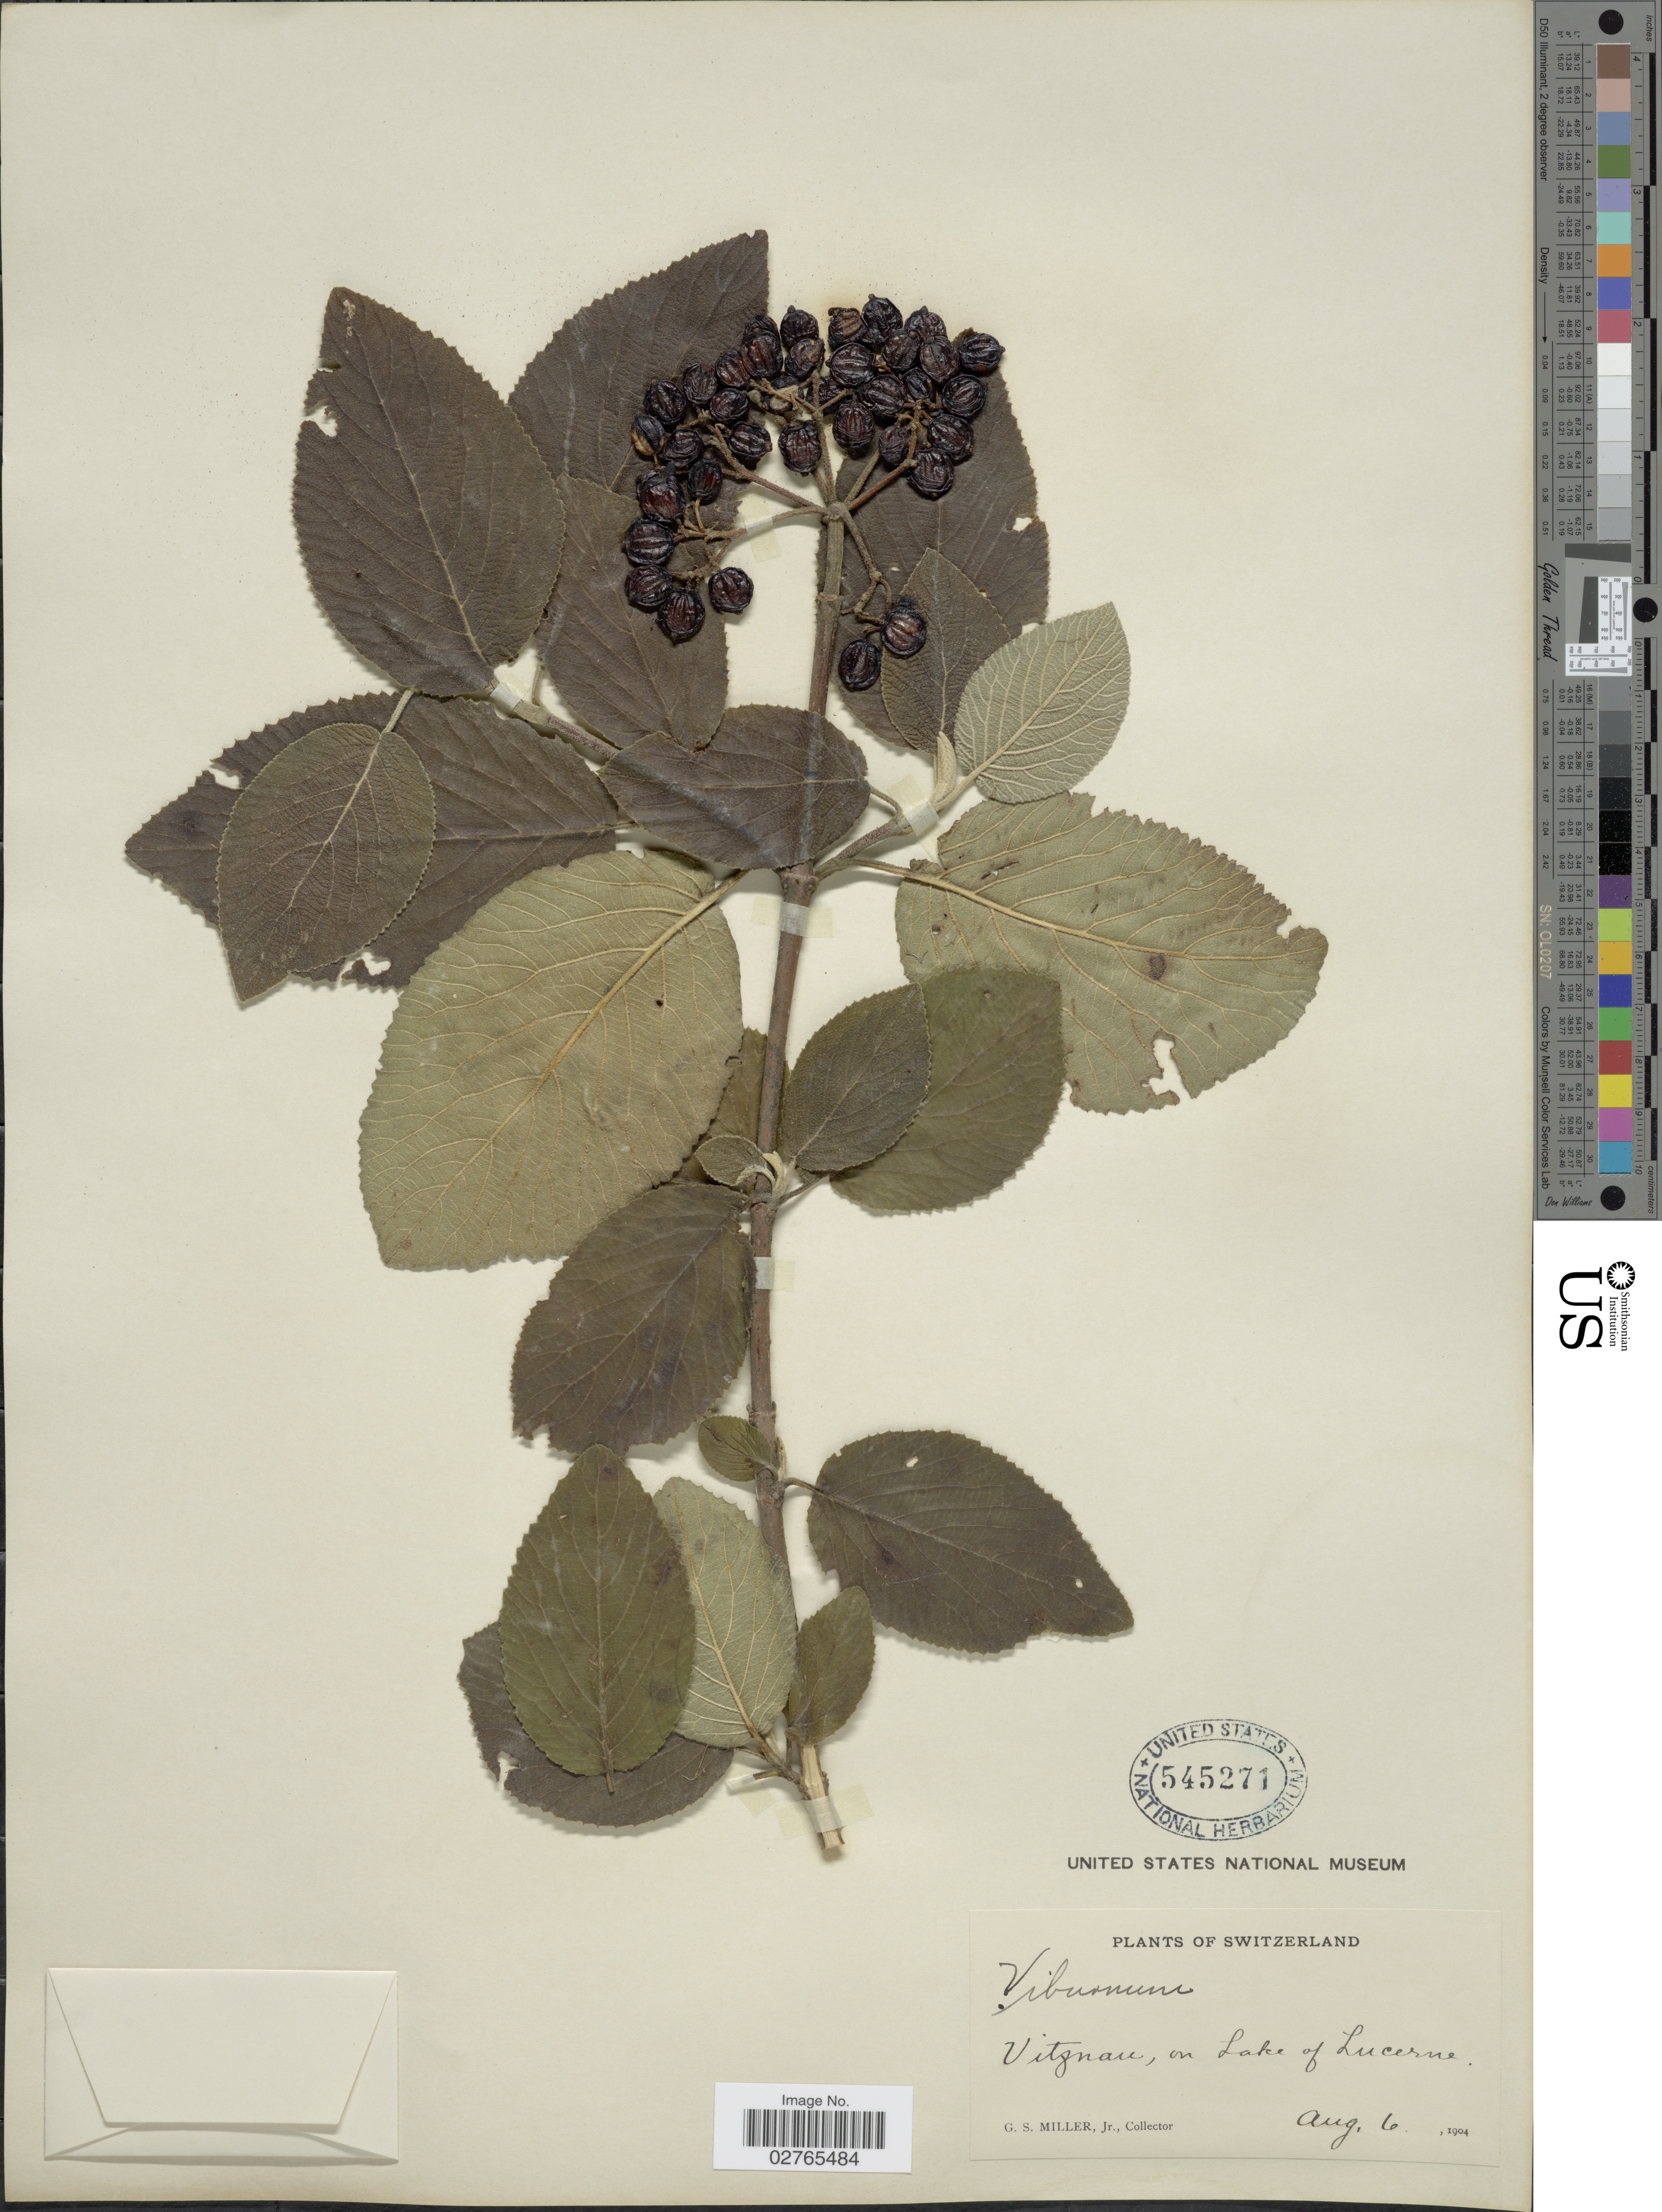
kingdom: Plantae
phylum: Tracheophyta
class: Magnoliopsida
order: Dipsacales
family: Viburnaceae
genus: Viburnum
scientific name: Viburnum lantana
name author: L.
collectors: G. S. Miller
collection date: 1904-08-06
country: Switzerland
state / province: Lucerne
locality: Vitznau, on Lake of Lucerne.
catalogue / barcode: US 545271